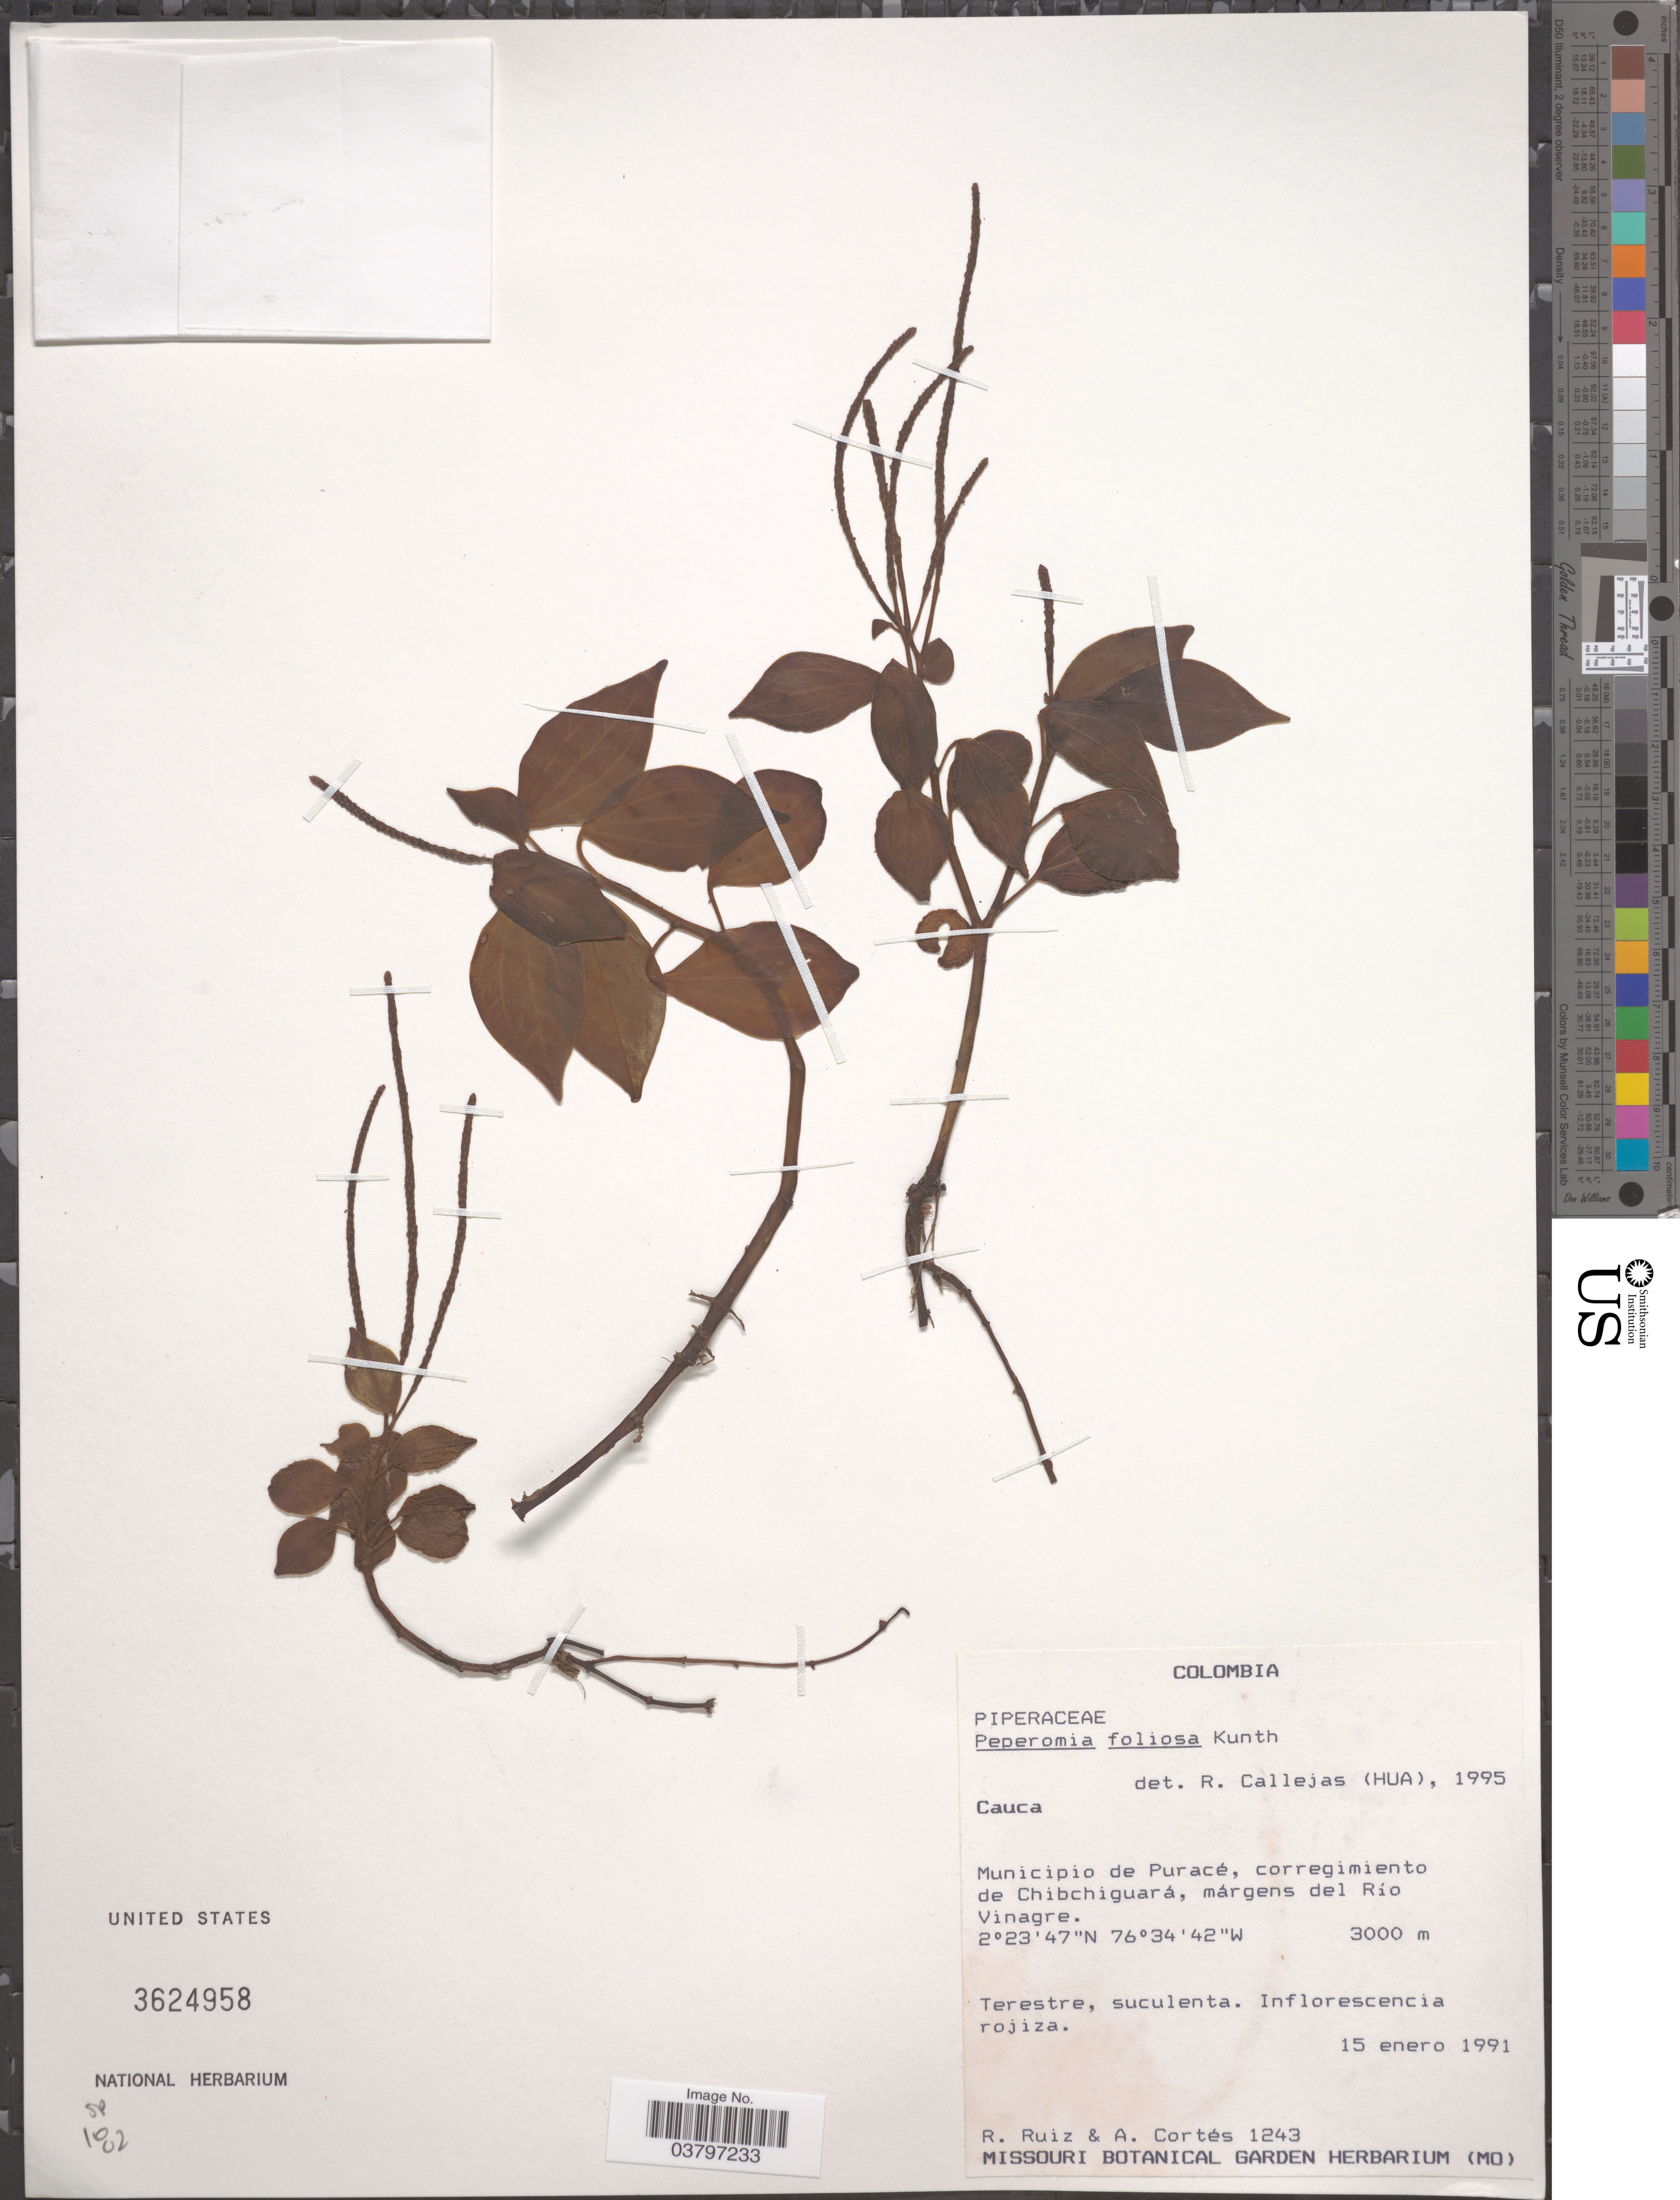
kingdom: Plantae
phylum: Tracheophyta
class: Magnoliopsida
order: Piperales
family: Piperaceae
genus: Peperomia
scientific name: Peperomia foliosa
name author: Kunth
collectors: R. Ruiz & A. Cortès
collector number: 1243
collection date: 1991-01-15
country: Colombia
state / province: Cauca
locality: Municipio de Puracé, corregimiento de Chibchiguará, márgens del Río Vinagre.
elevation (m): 3000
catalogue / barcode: US 3624958